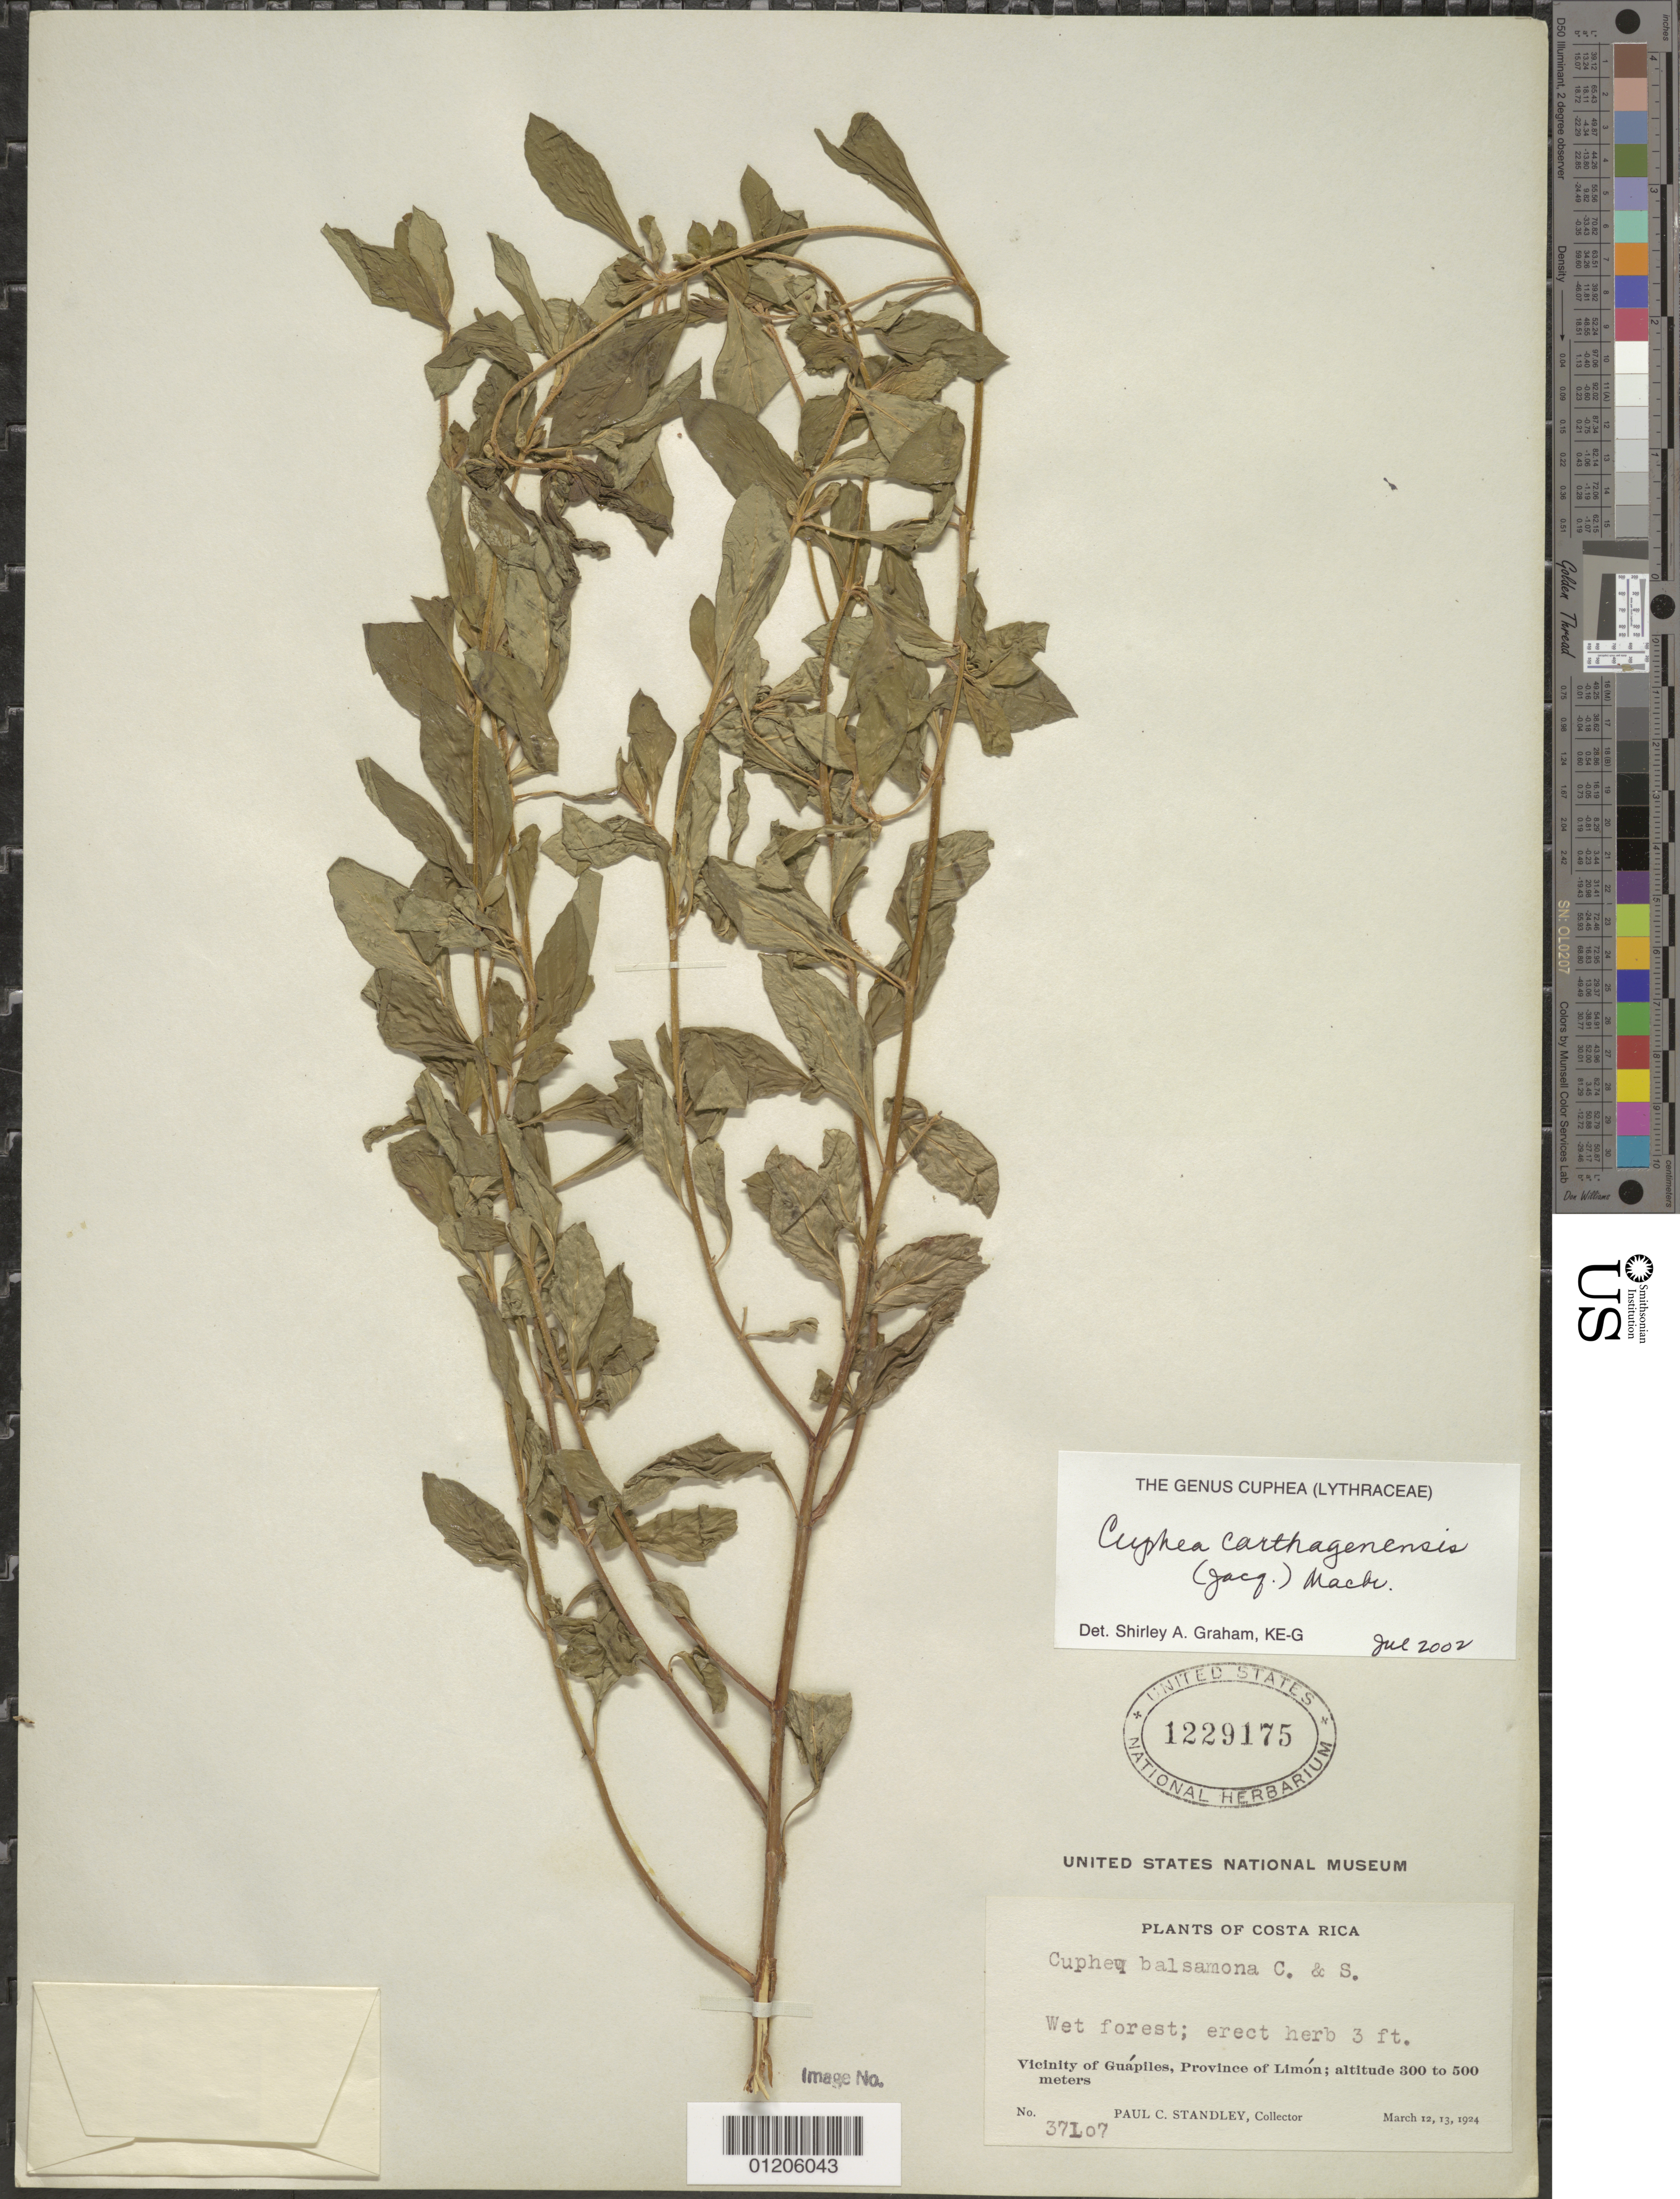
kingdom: Plantae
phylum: Tracheophyta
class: Magnoliopsida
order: Myrtales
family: Lythraceae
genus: Cuphea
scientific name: Cuphea carthagenensis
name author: (Jacq.) J.F. Macbr.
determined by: Graham, Shirley Ann Tousch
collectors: P. C. Standley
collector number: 37107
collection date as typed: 12 Mar 1924 to 13 Mar 1924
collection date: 1924-03-12/1924-03-13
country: Costa Rica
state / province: Limón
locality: Guapiles vicinity.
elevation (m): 300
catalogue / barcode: US 1229175